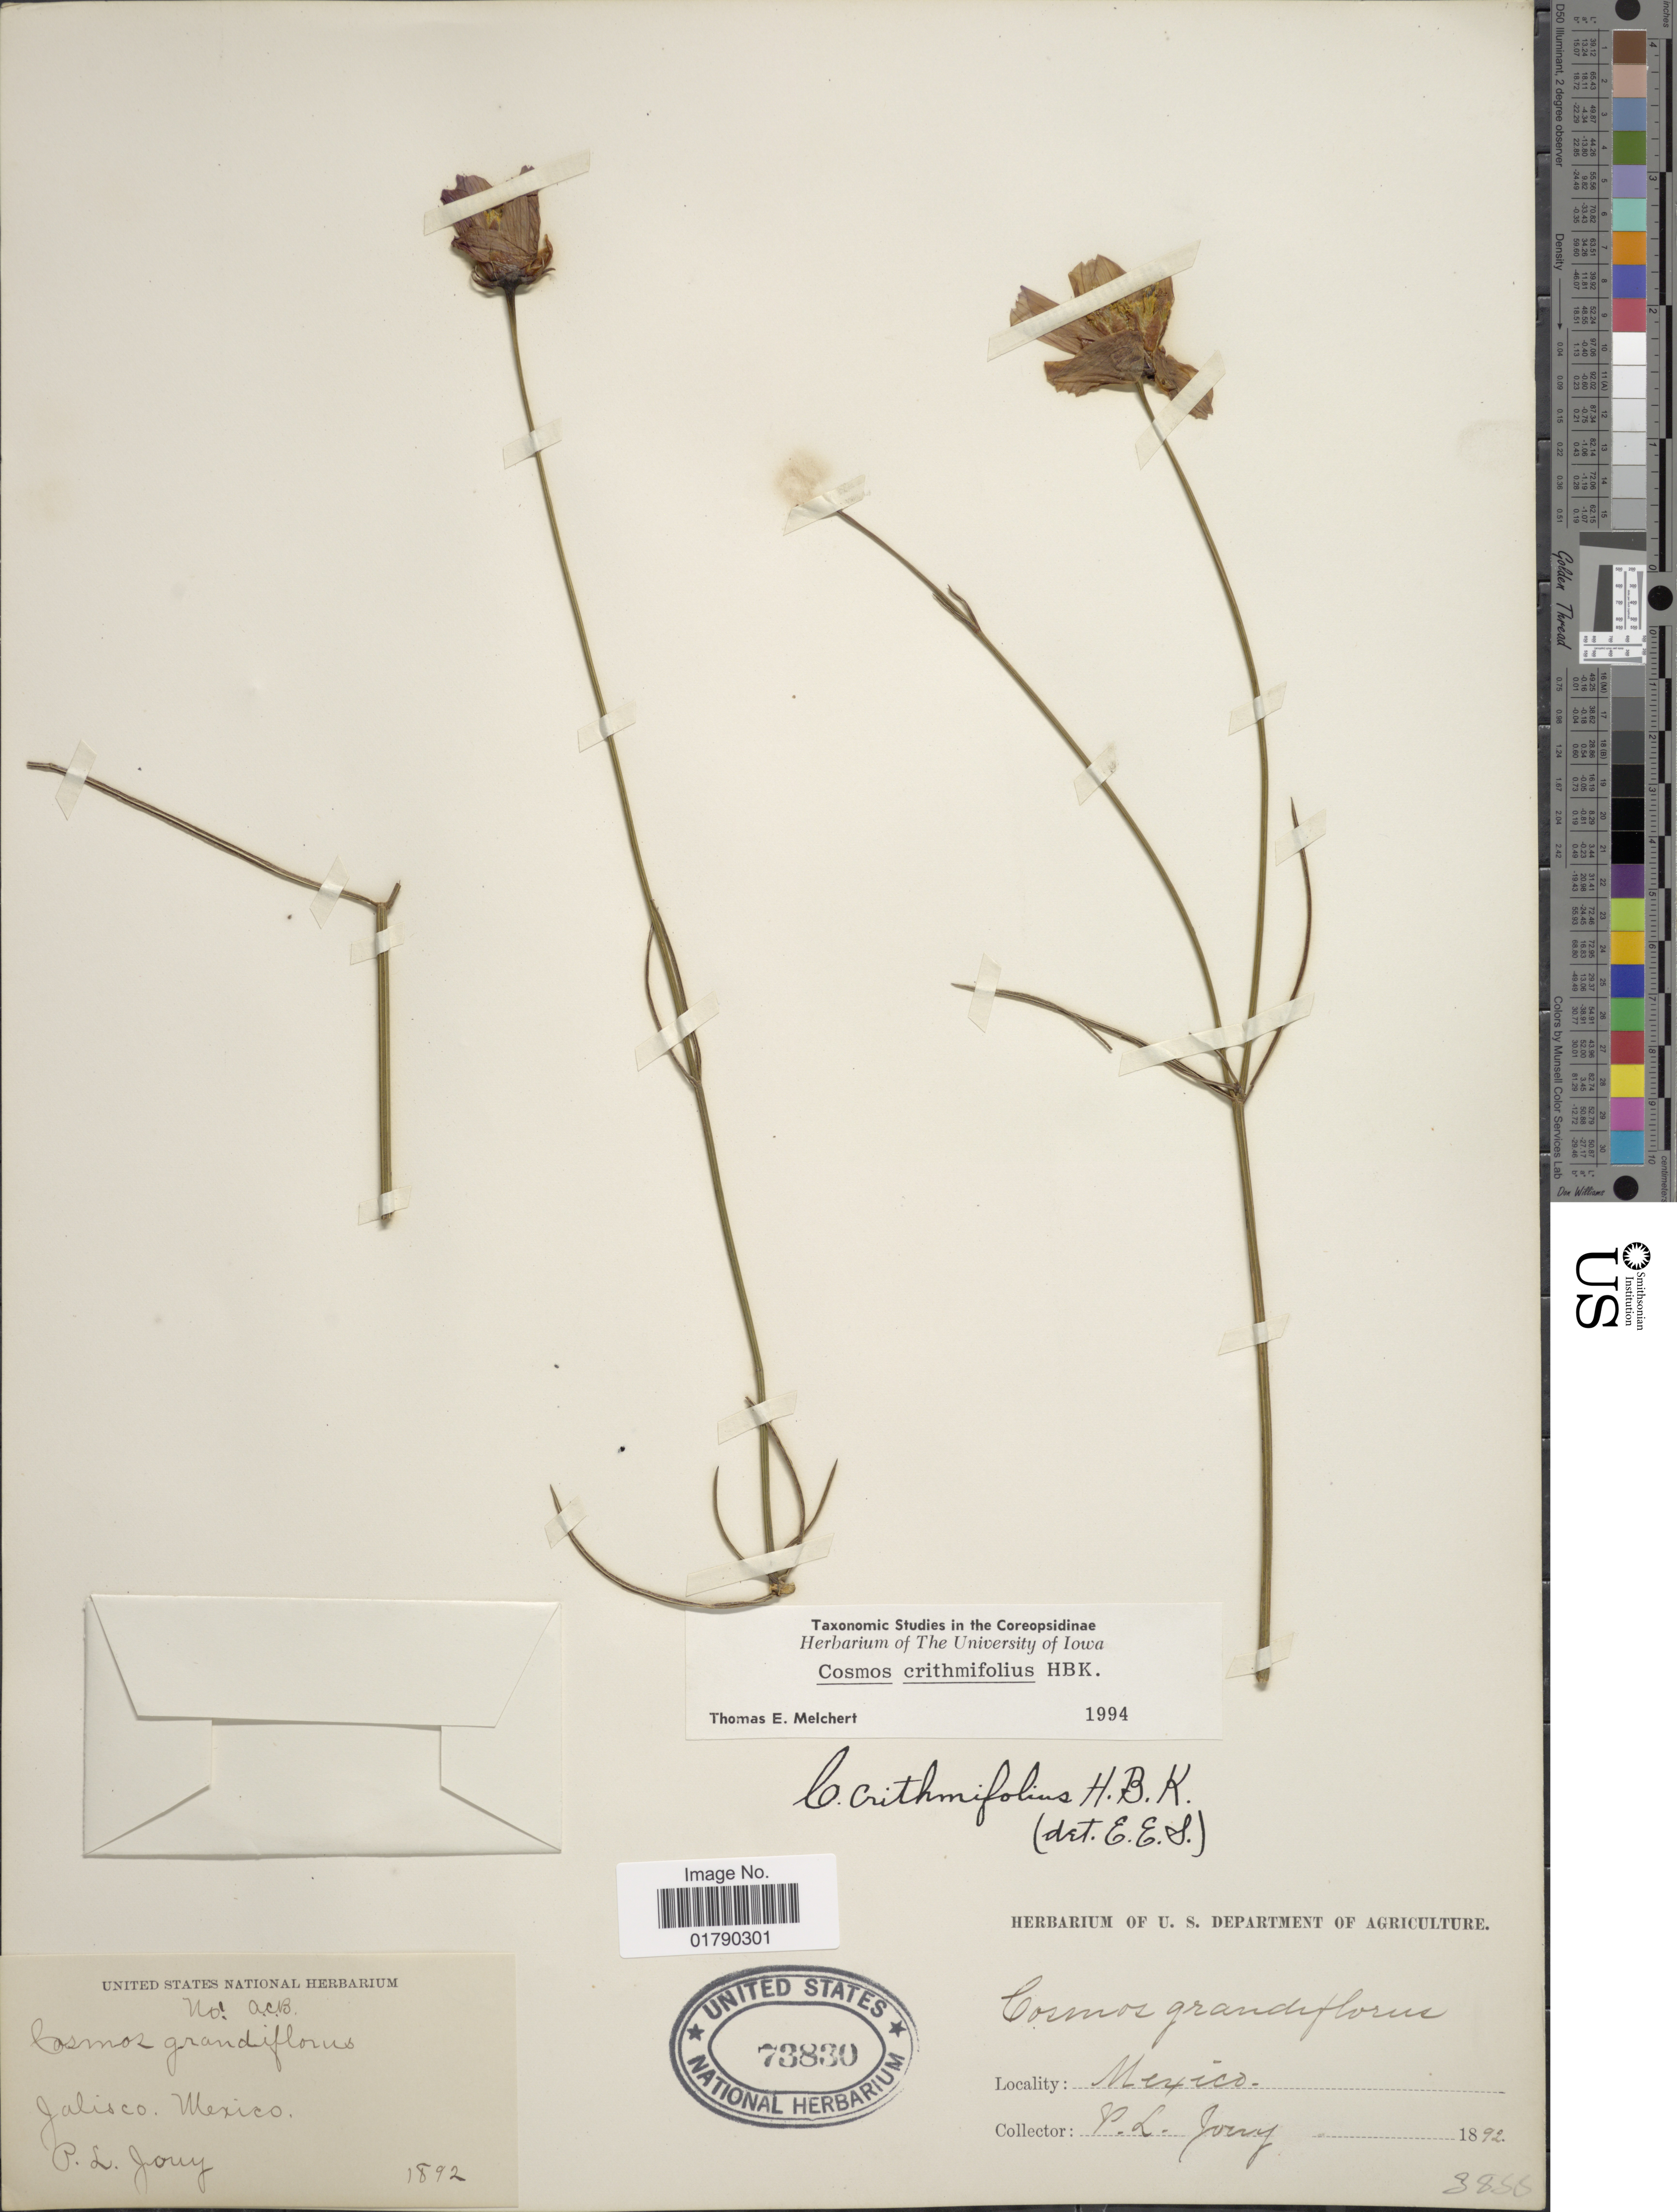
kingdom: Plantae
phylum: Tracheophyta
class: Magnoliopsida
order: Asterales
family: Asteraceae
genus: Cosmos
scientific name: Cosmos crithmifolius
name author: Kunth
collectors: P. Jouy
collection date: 1892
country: Mexico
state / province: Jalisco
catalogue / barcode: US 73830